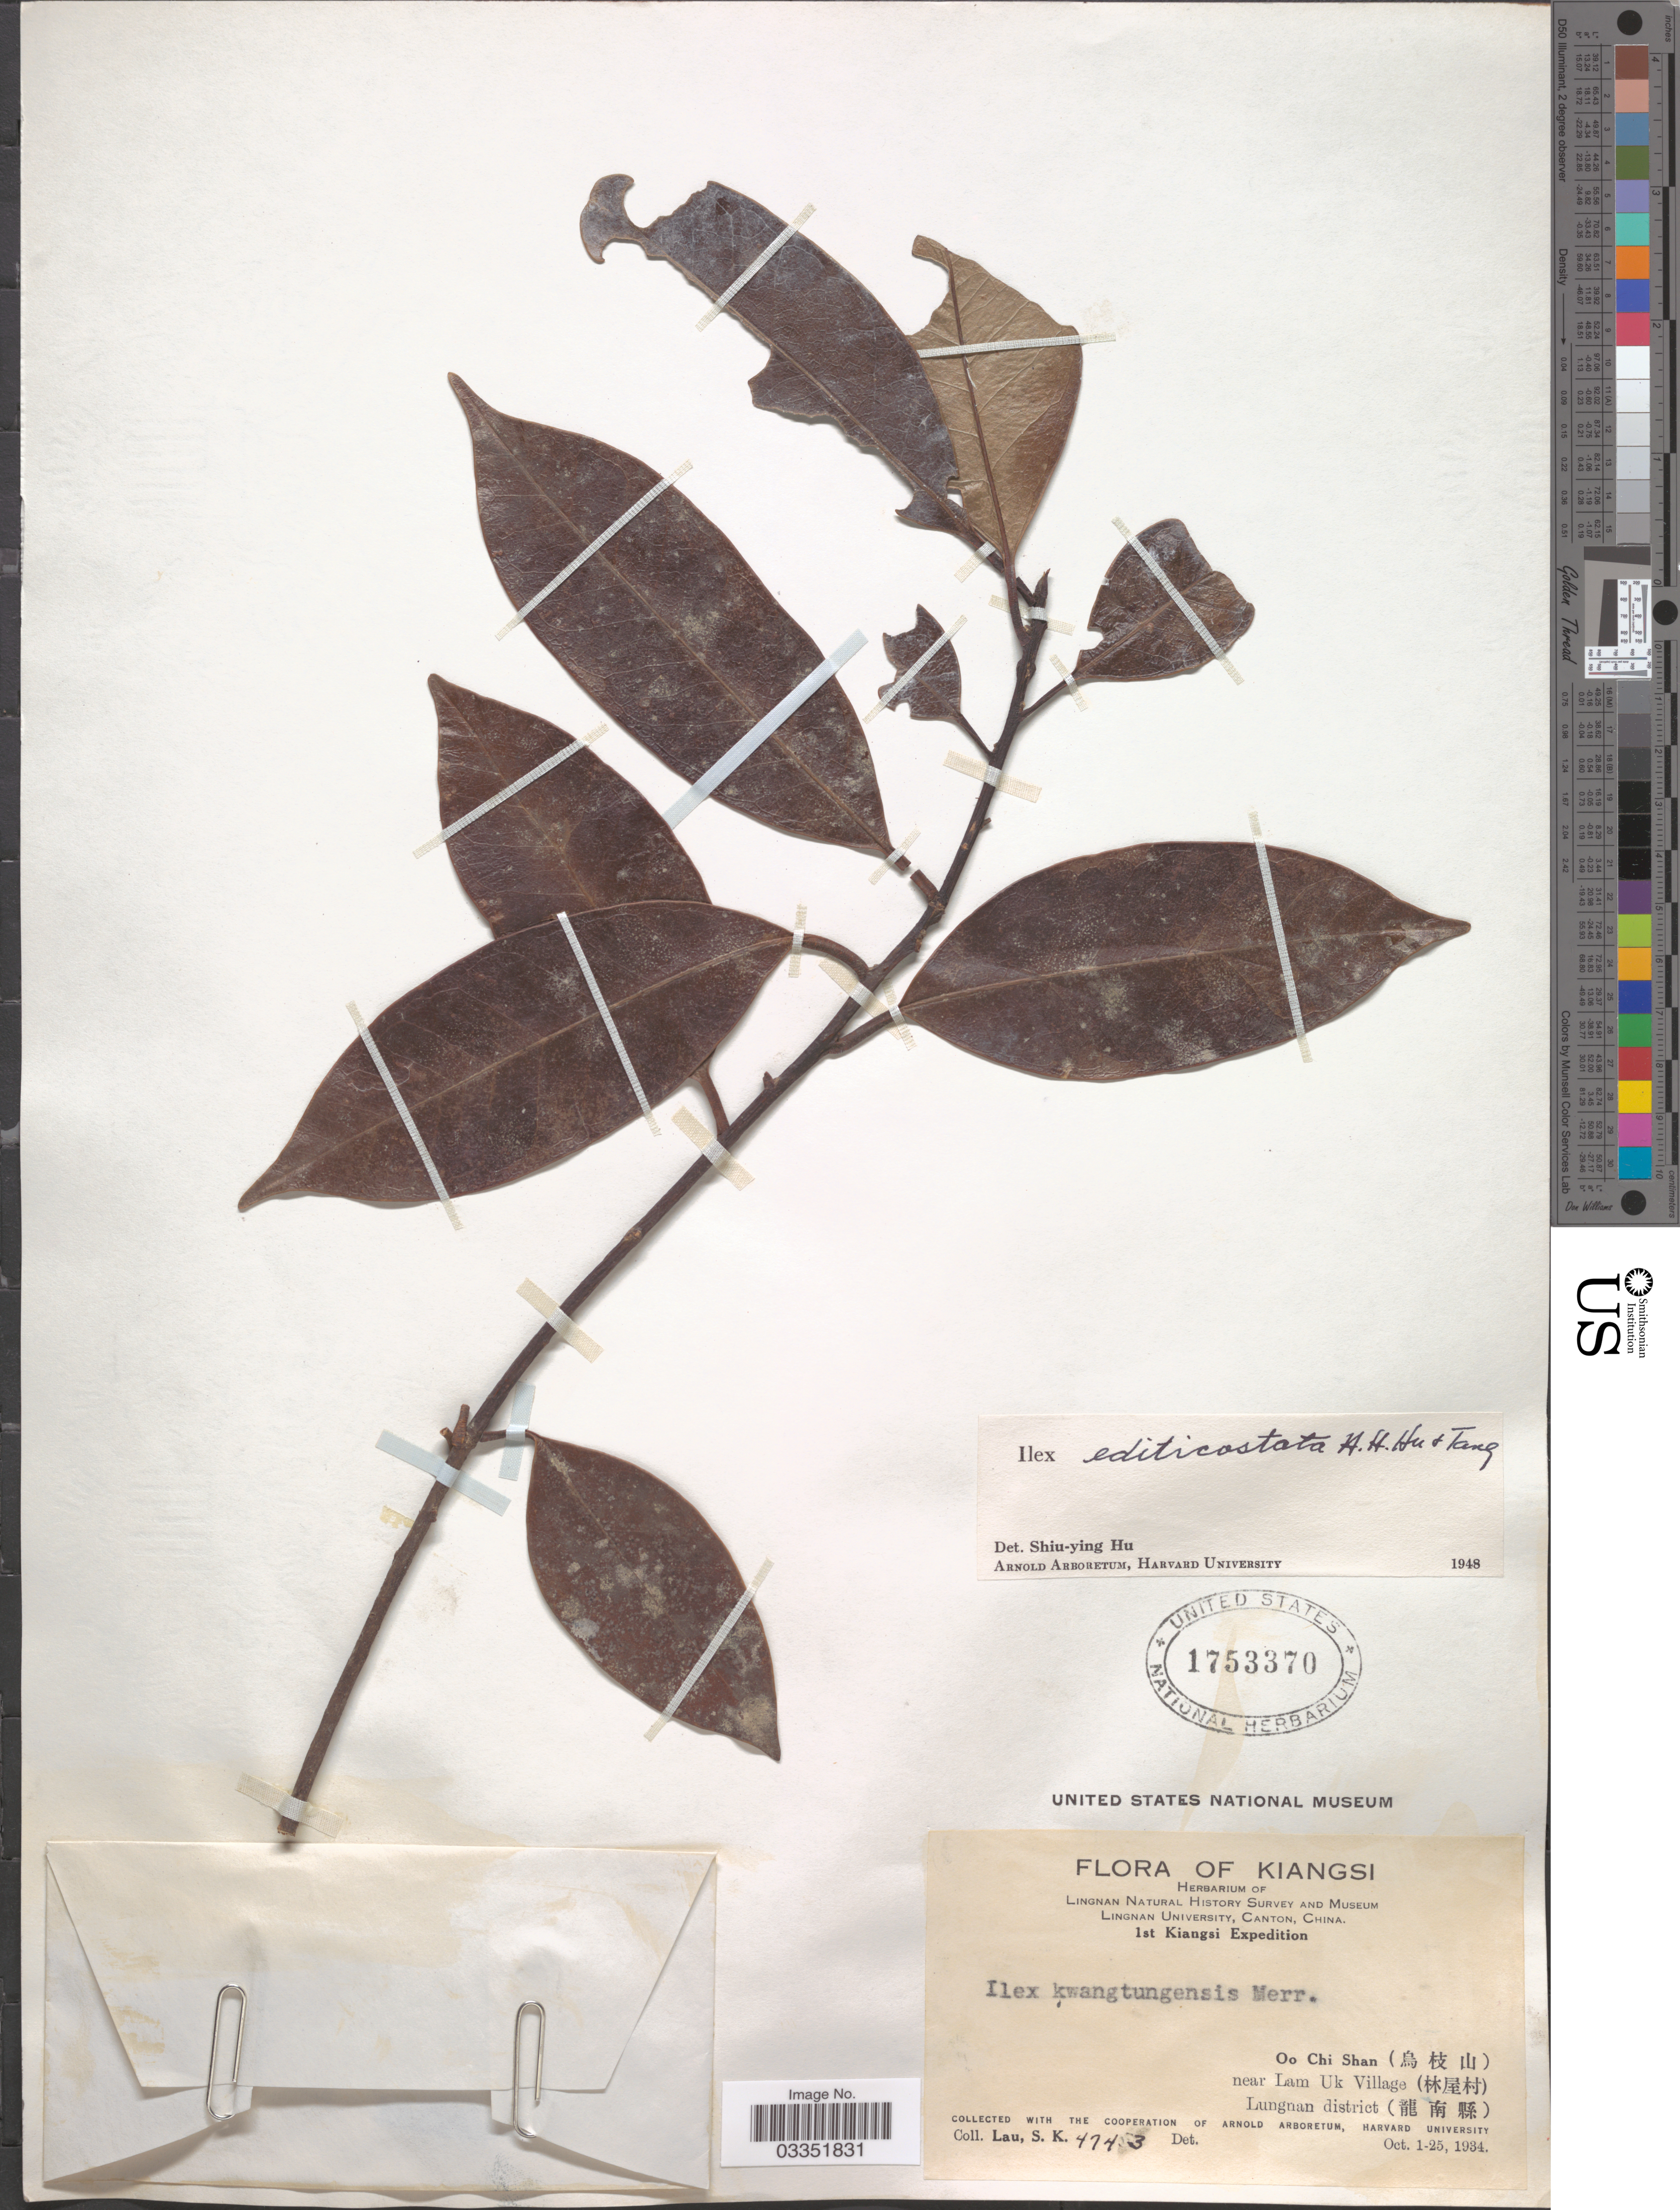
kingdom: Plantae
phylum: Tracheophyta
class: Magnoliopsida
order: Aquifoliales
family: Aquifoliaceae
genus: Ilex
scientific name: Ilex editicostata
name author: Hu & Tang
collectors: S. K. Lau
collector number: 47453*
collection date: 1934-10-01/1934-10-25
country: China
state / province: Jiangxi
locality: Kiangsi. Oo Chi Shan (X), near Lam Uk Village (X). Lungnan district (X).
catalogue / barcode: US 1753370